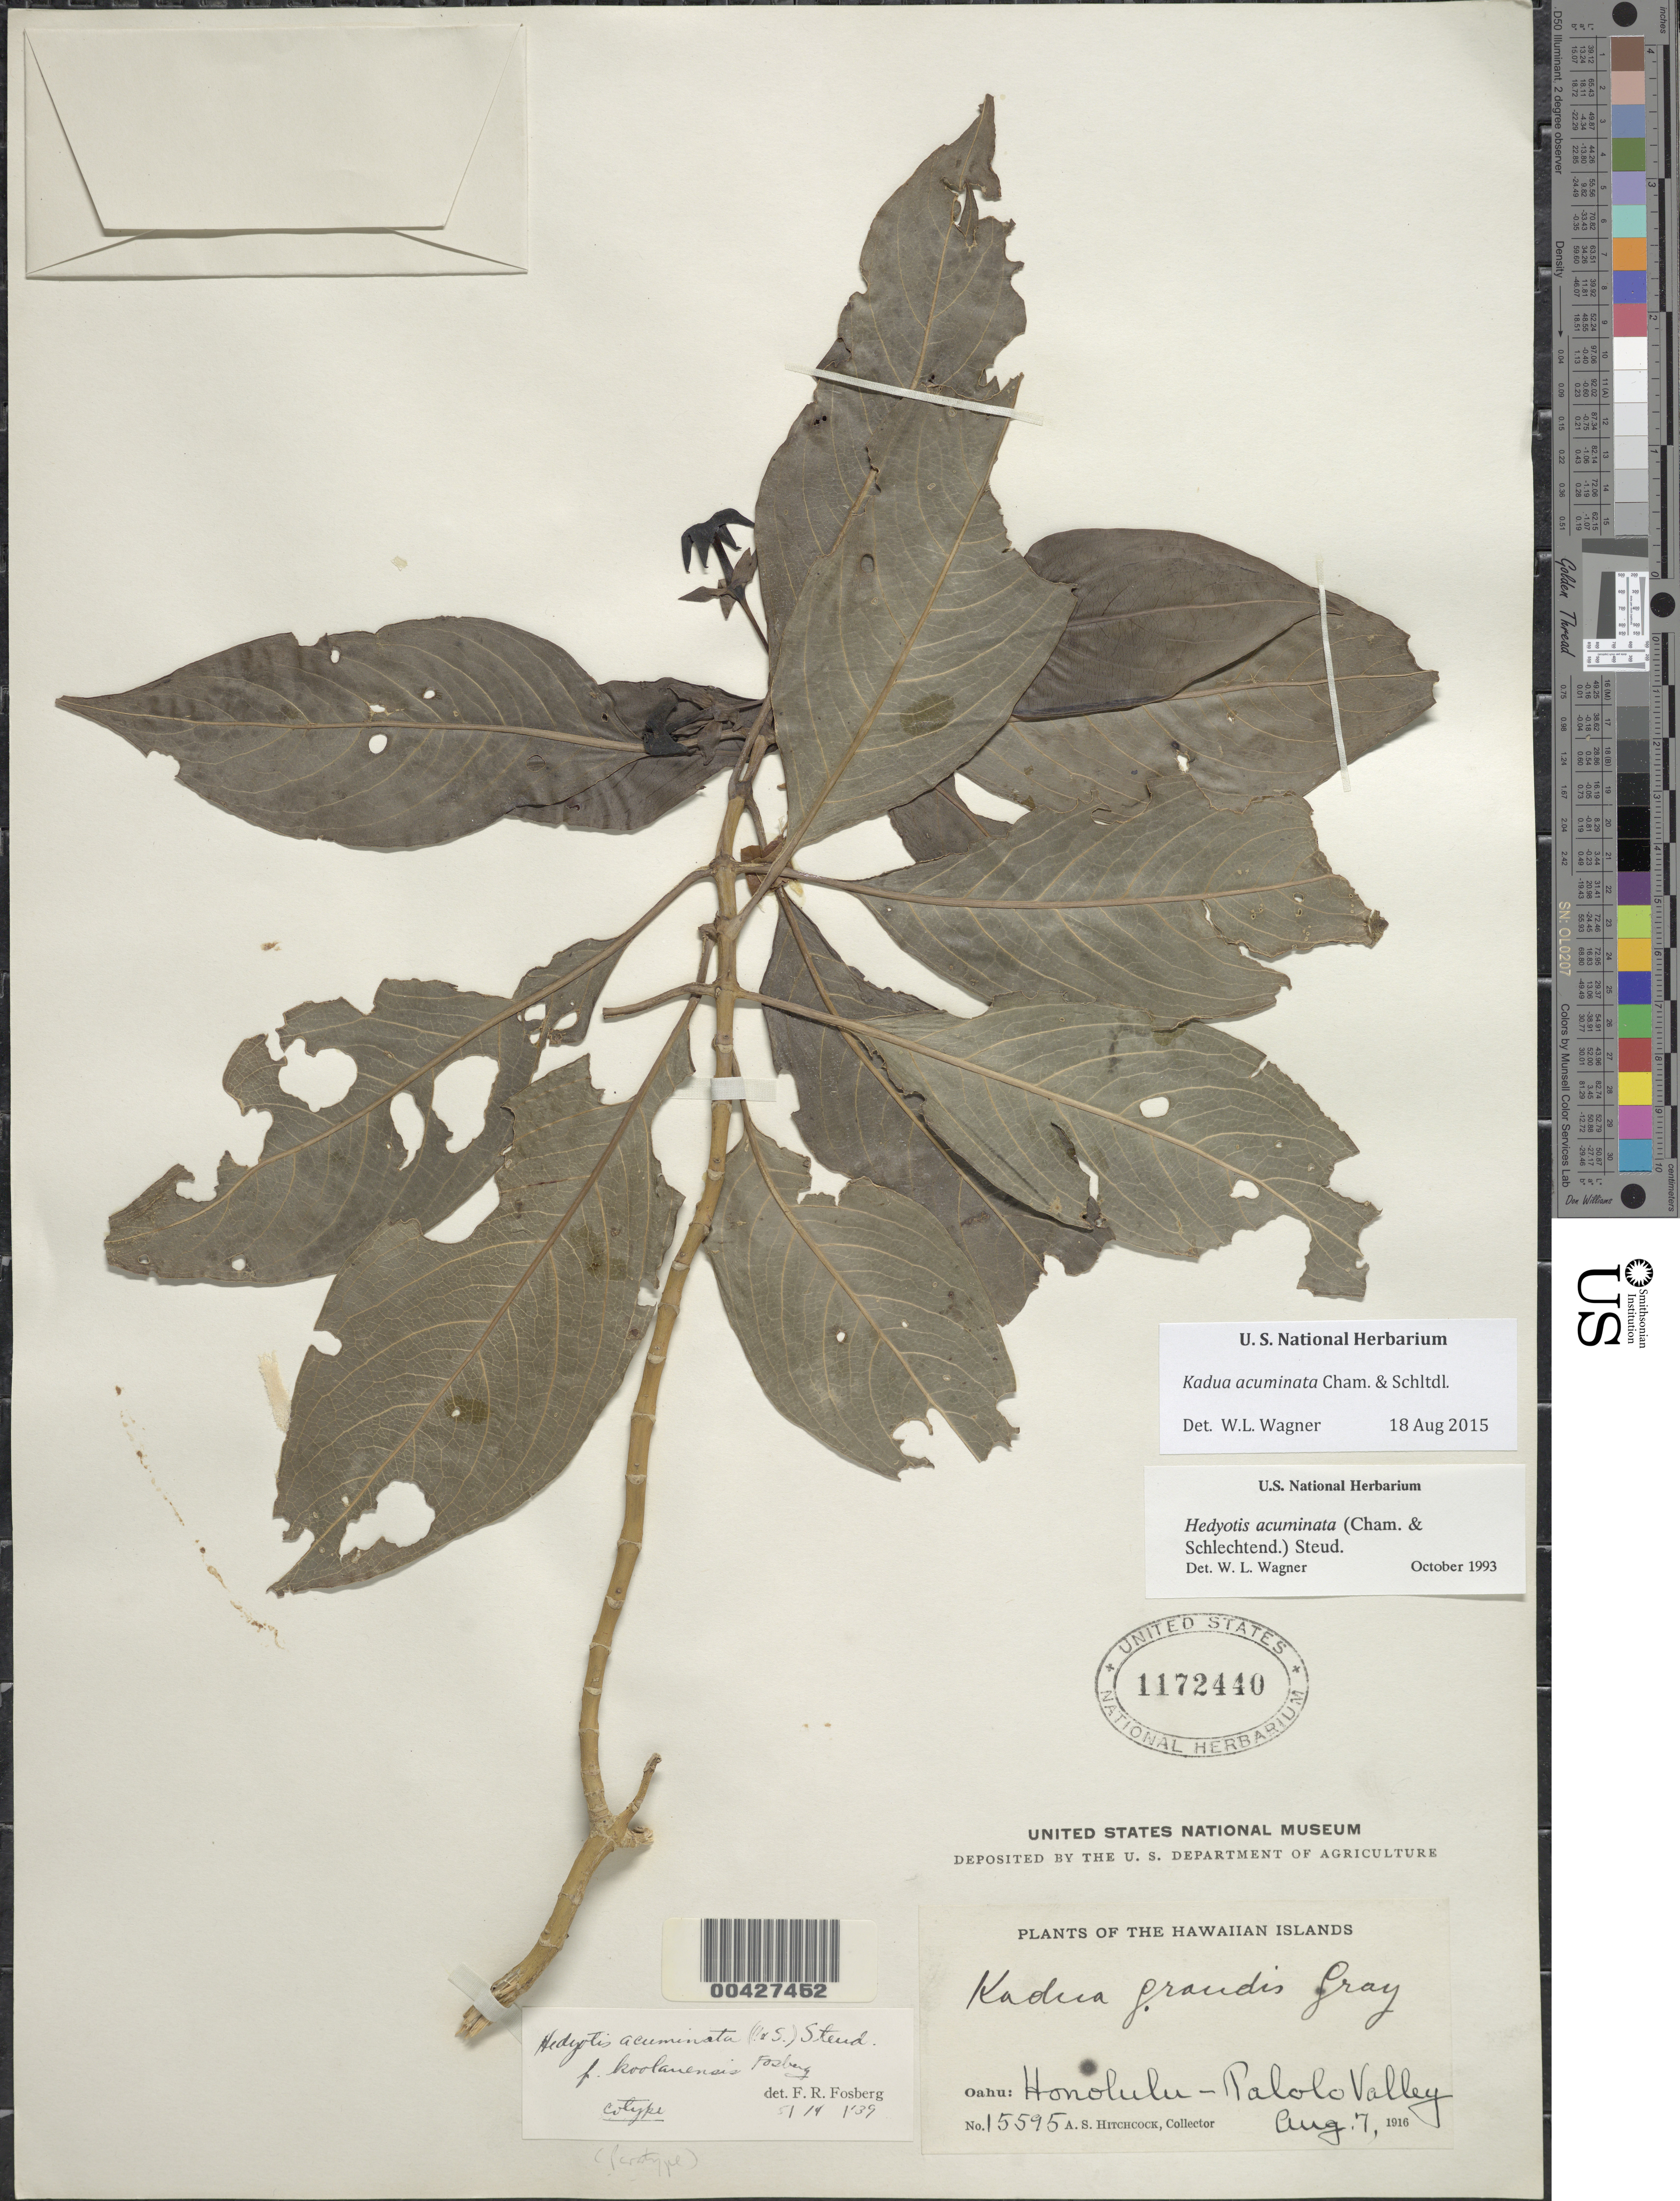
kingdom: Plantae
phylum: Tracheophyta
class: Magnoliopsida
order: Gentianales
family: Rubiaceae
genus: Kadua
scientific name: Kadua acuminata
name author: Cham. & Schltdl.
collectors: A. S. Hitchcock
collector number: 15595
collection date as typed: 7 Aug 1916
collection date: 1916-08-07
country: United States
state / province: Hawaii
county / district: Honolulu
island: Oahu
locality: Honolulu - Palolo Valley.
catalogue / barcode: US 1172440